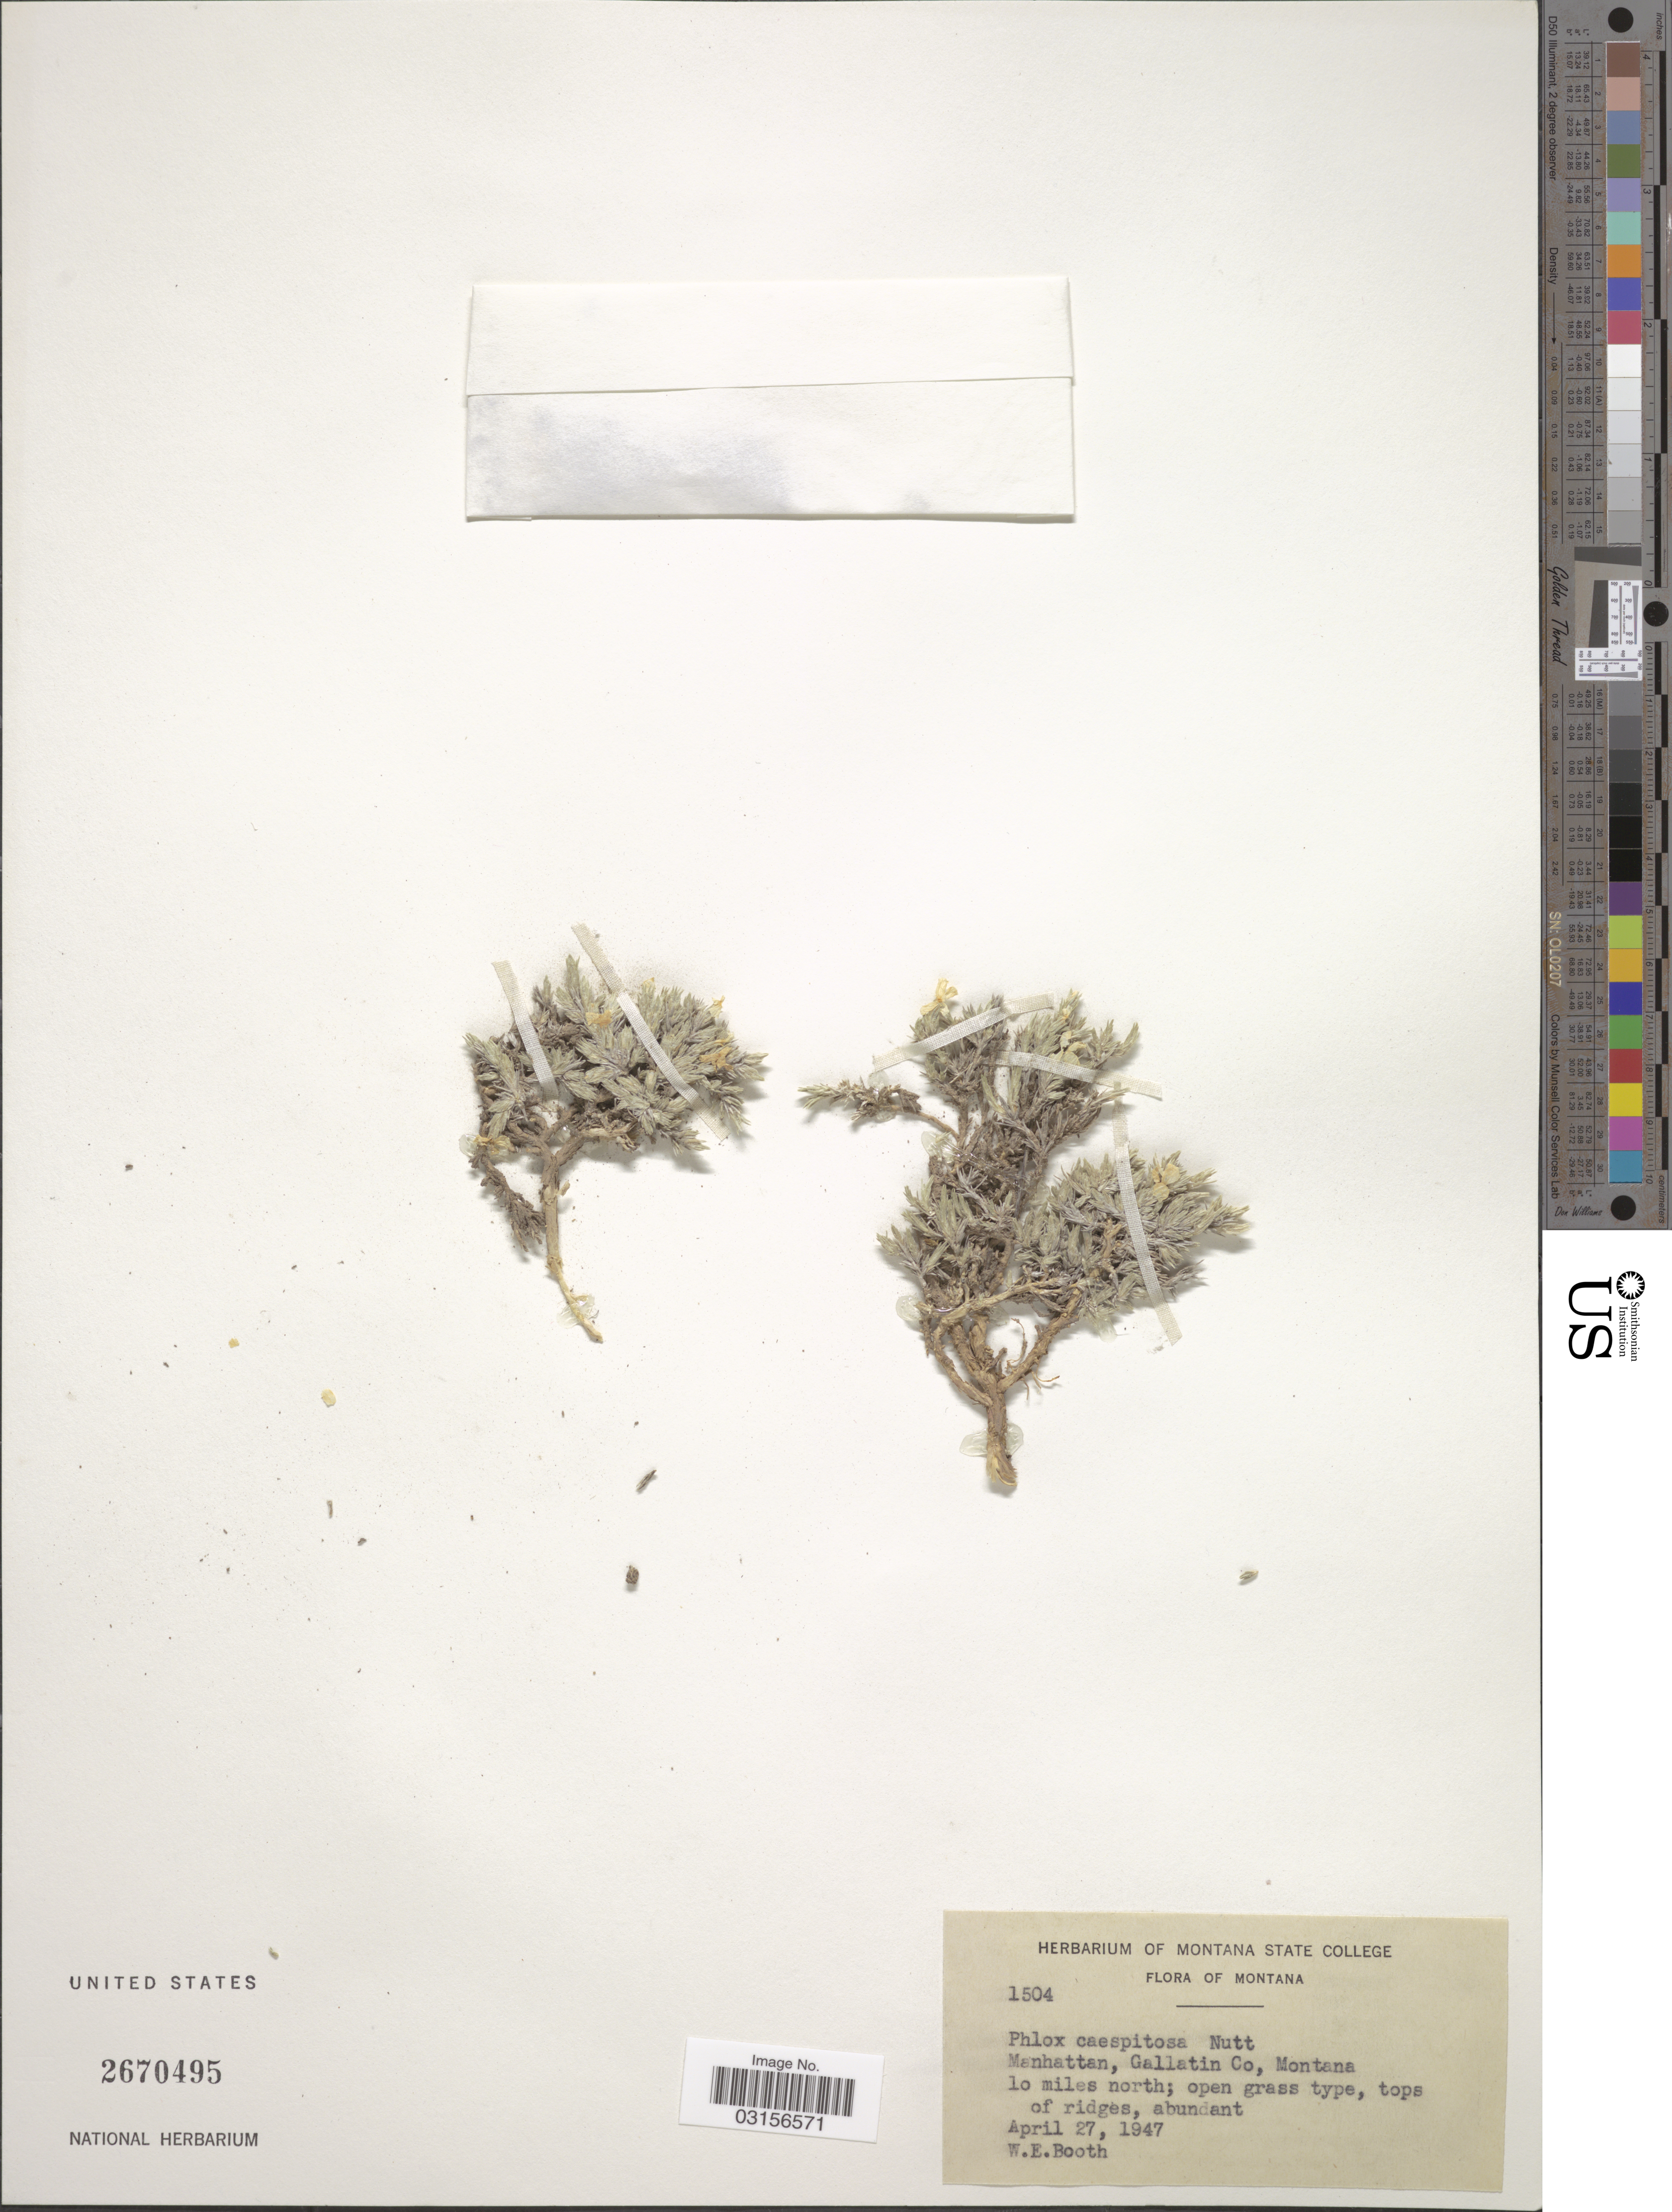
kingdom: Plantae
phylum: Tracheophyta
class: Magnoliopsida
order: Ericales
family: Polemoniaceae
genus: Phlox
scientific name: Phlox hoodii subsp. hoodii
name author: Richardson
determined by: Mayfield, M. H.; Ferguson, C. J.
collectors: W. Booth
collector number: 1504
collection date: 1947-04-27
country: United States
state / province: Montana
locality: Manhattan, Gallatin Co.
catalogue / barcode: US 2670495